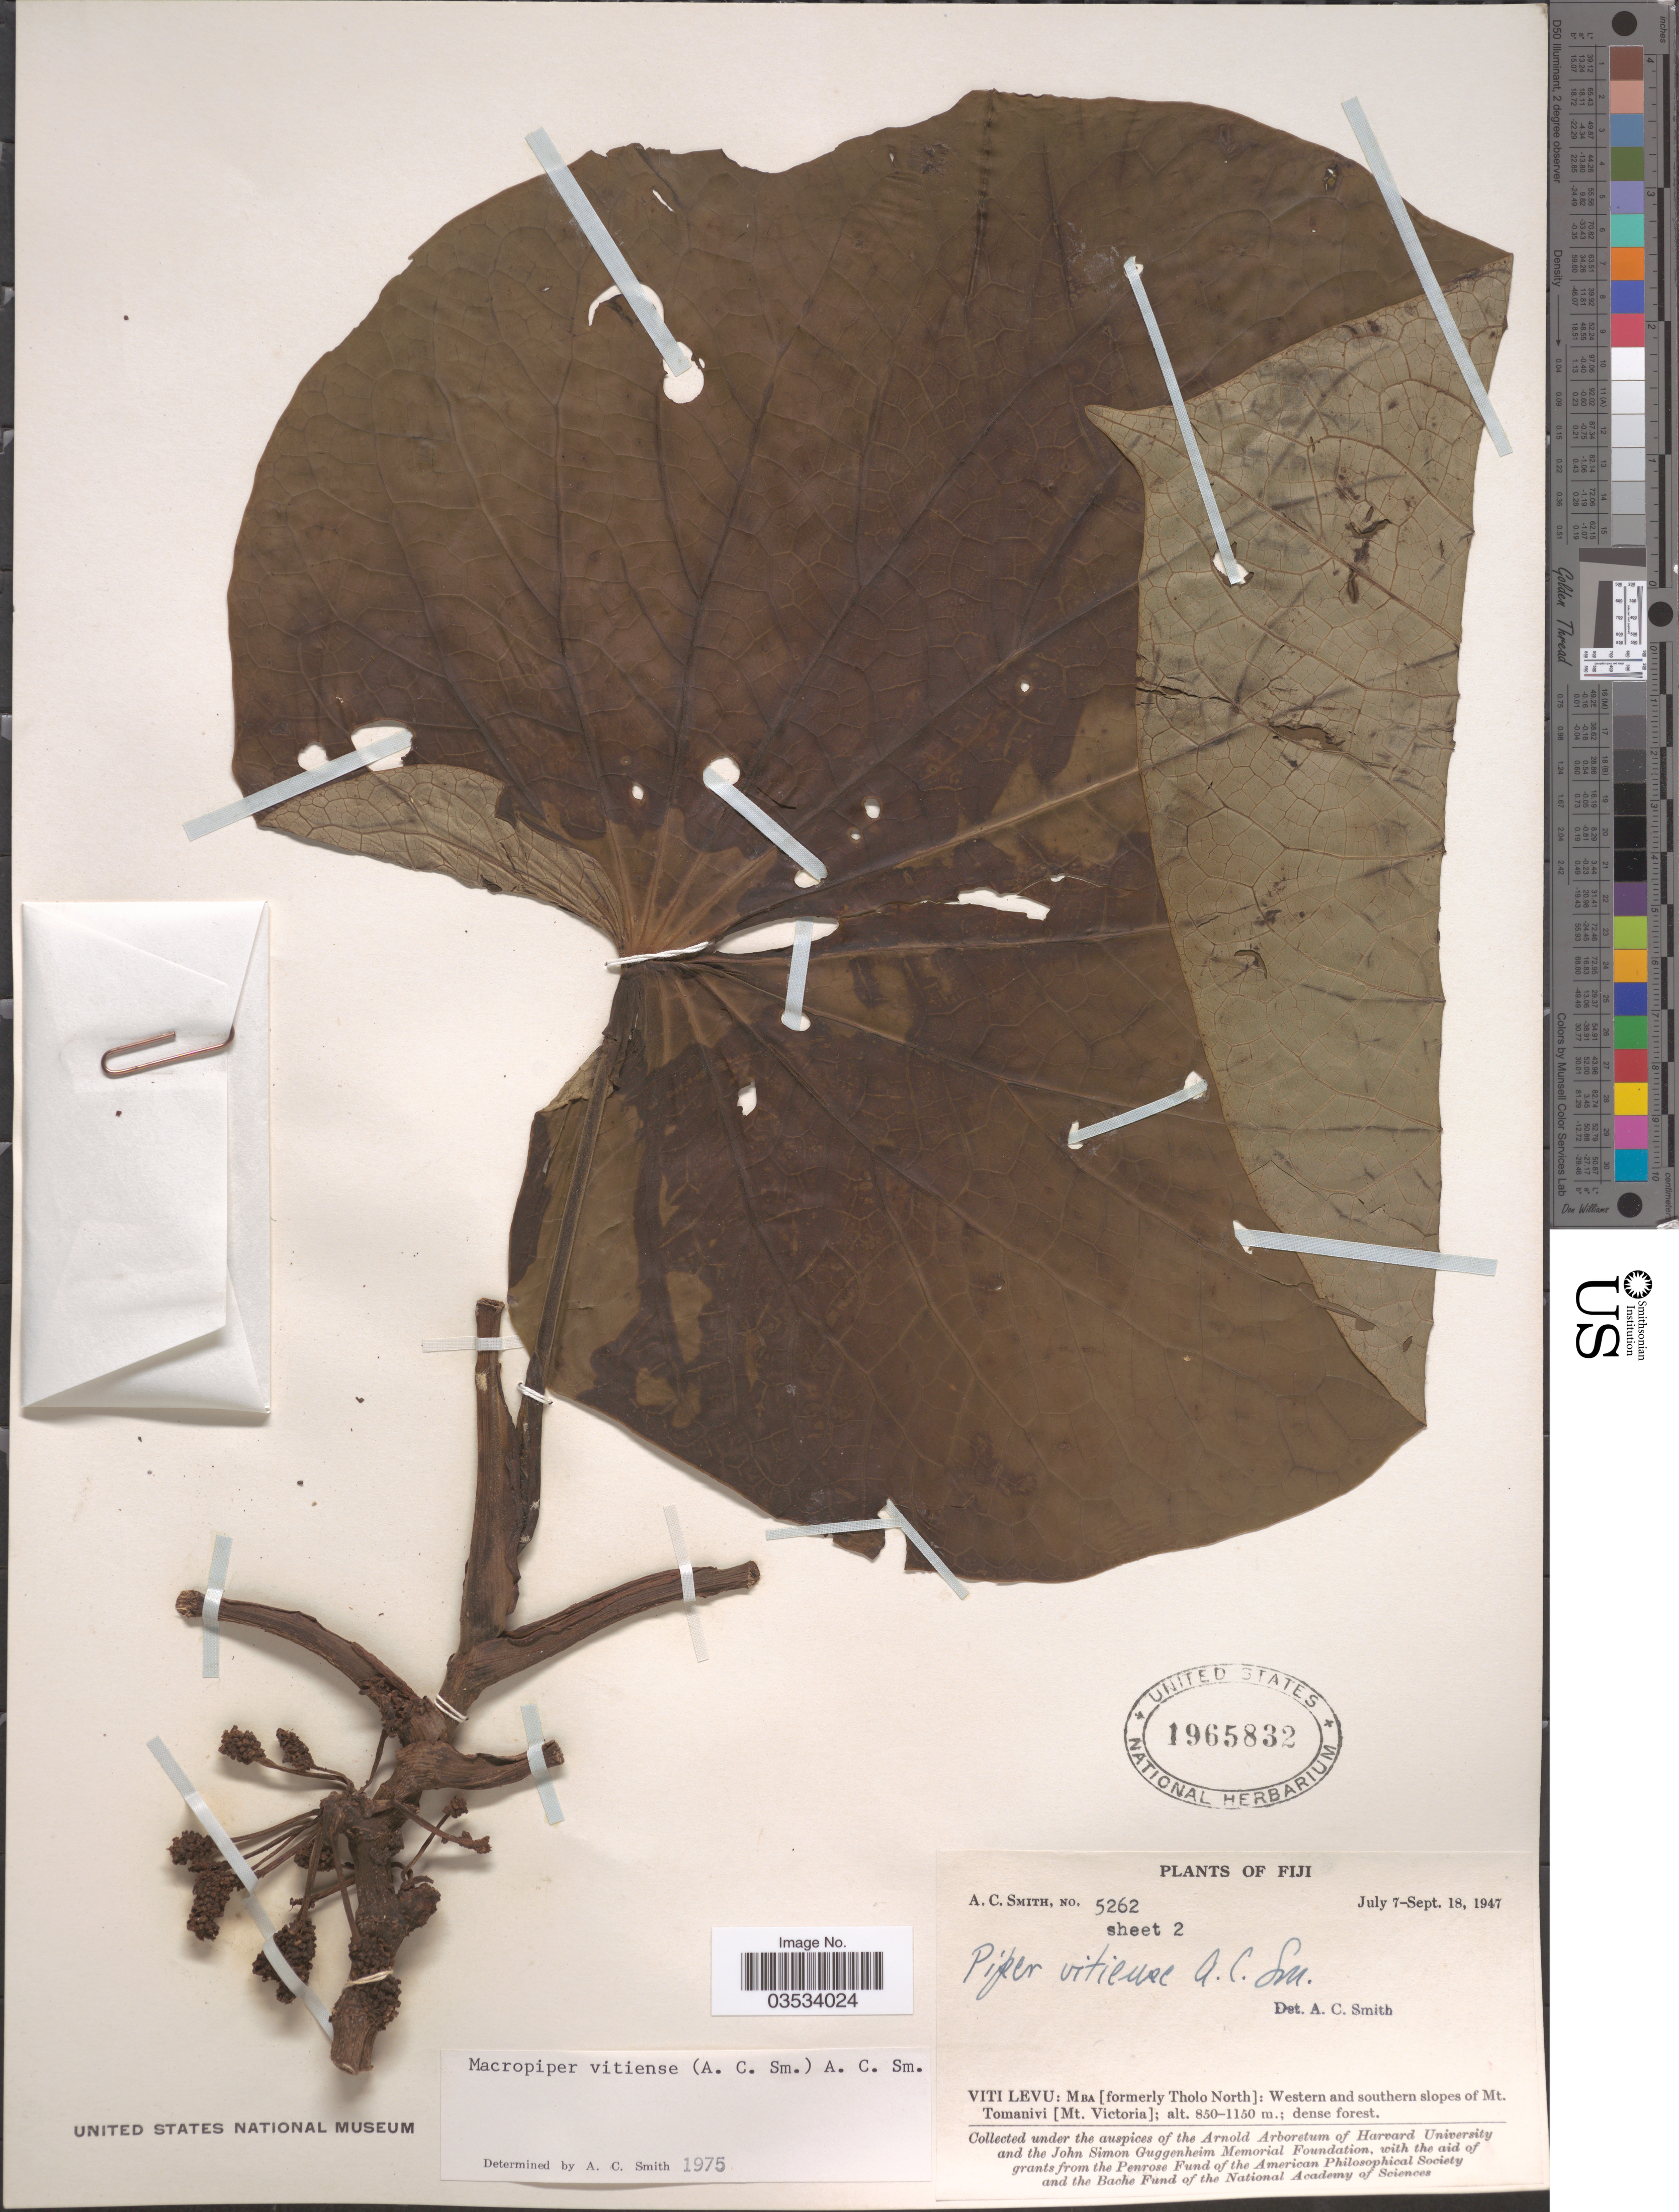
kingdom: Plantae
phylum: Tracheophyta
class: Magnoliopsida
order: Piperales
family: Piperaceae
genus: Piper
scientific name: Piper vitiense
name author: A.C. Sm.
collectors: A. C. Smith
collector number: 5262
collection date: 1947-07-07/1947-09-18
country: Fiji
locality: Viti Levu: Mba [formerly Tholo North]: Western and southern slopes of Mt. Tomanivi [Mt. Victoria].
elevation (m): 850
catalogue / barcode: US 1965832